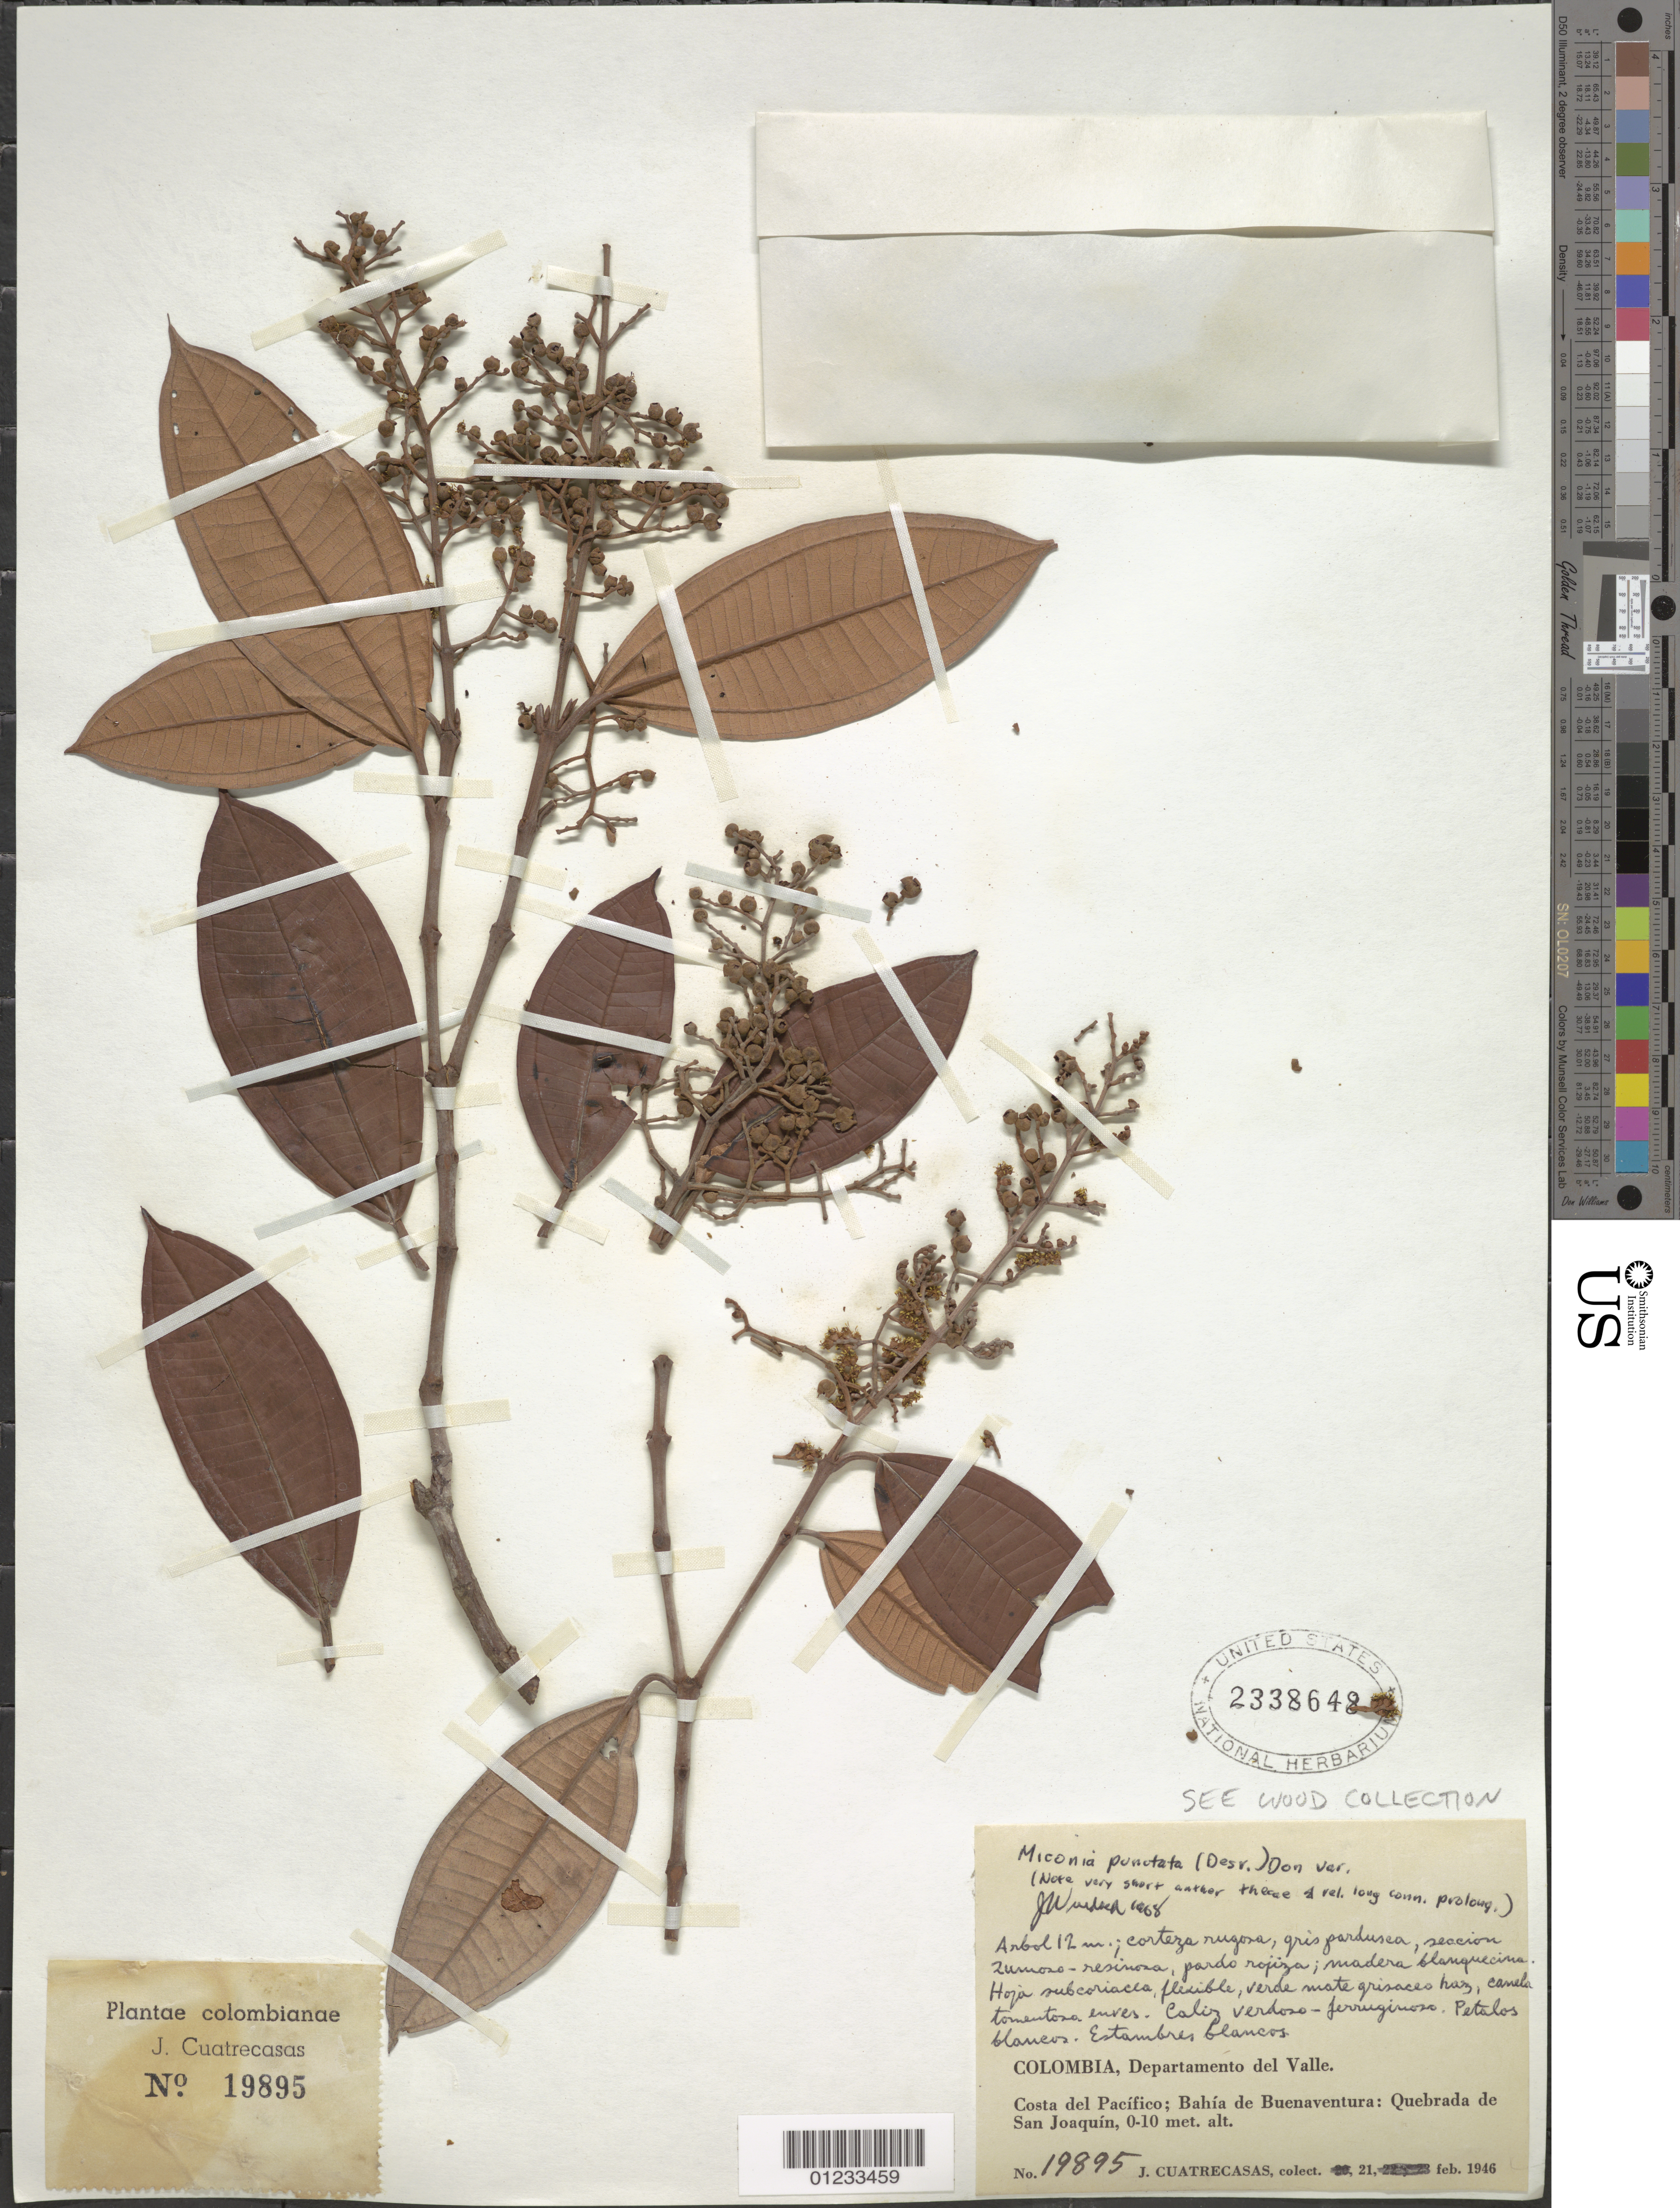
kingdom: Plantae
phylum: Tracheophyta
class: Magnoliopsida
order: Myrtales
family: Melastomataceae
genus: Miconia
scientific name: Miconia punctata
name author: (Desr.) D. Don ex DC.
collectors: J. Cuatrecasas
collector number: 19895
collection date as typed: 21Feb 1946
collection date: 1946-02-21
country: Colombia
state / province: Valle del Cauca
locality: Costa del Pacifico; Bahia de Buenaventura; Quebrada de San Joaquin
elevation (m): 0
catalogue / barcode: US 2338648